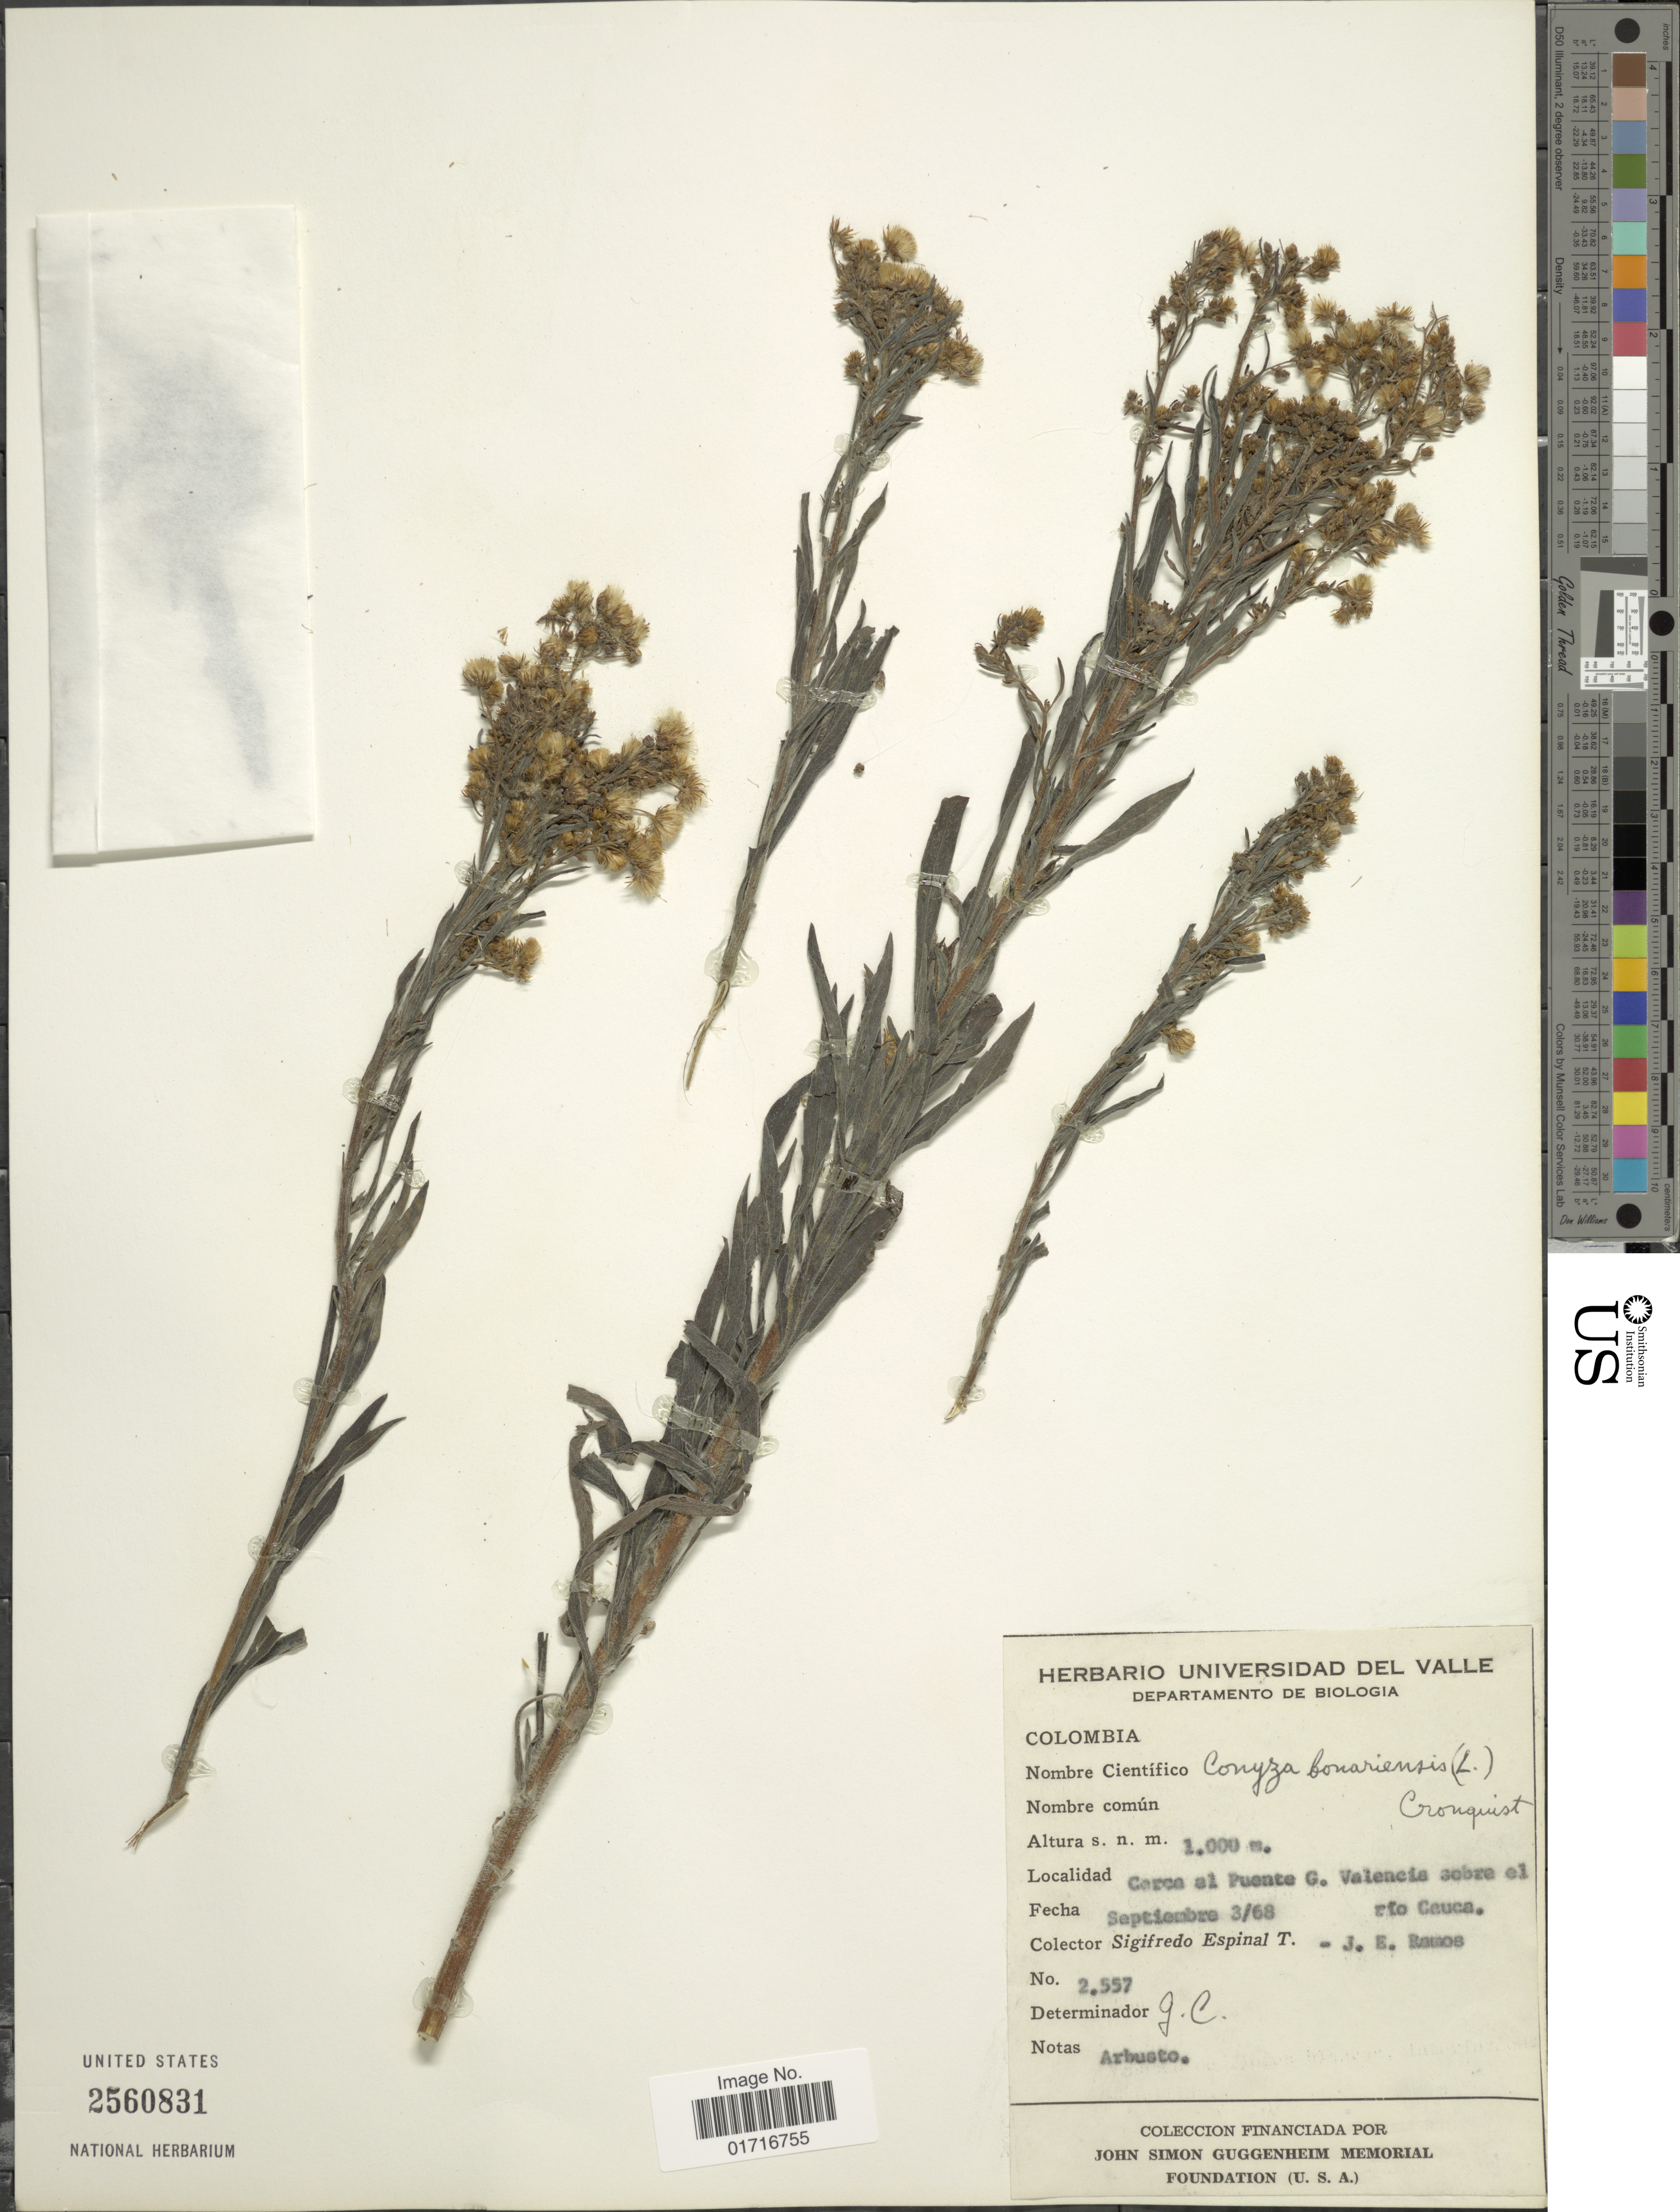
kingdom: Plantae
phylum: Tracheophyta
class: Magnoliopsida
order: Asterales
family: Asteraceae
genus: Conyza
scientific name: Conyza bonariensis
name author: (L.) Cronq.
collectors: S. Espinal T. & J. E. Ramos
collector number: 2557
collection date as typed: Transcribed d/m/y: 3/9/68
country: Colombia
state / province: Cauca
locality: Cerca al Puente G. Valencia sobre el rio Cauca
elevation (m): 1000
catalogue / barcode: US 2560831